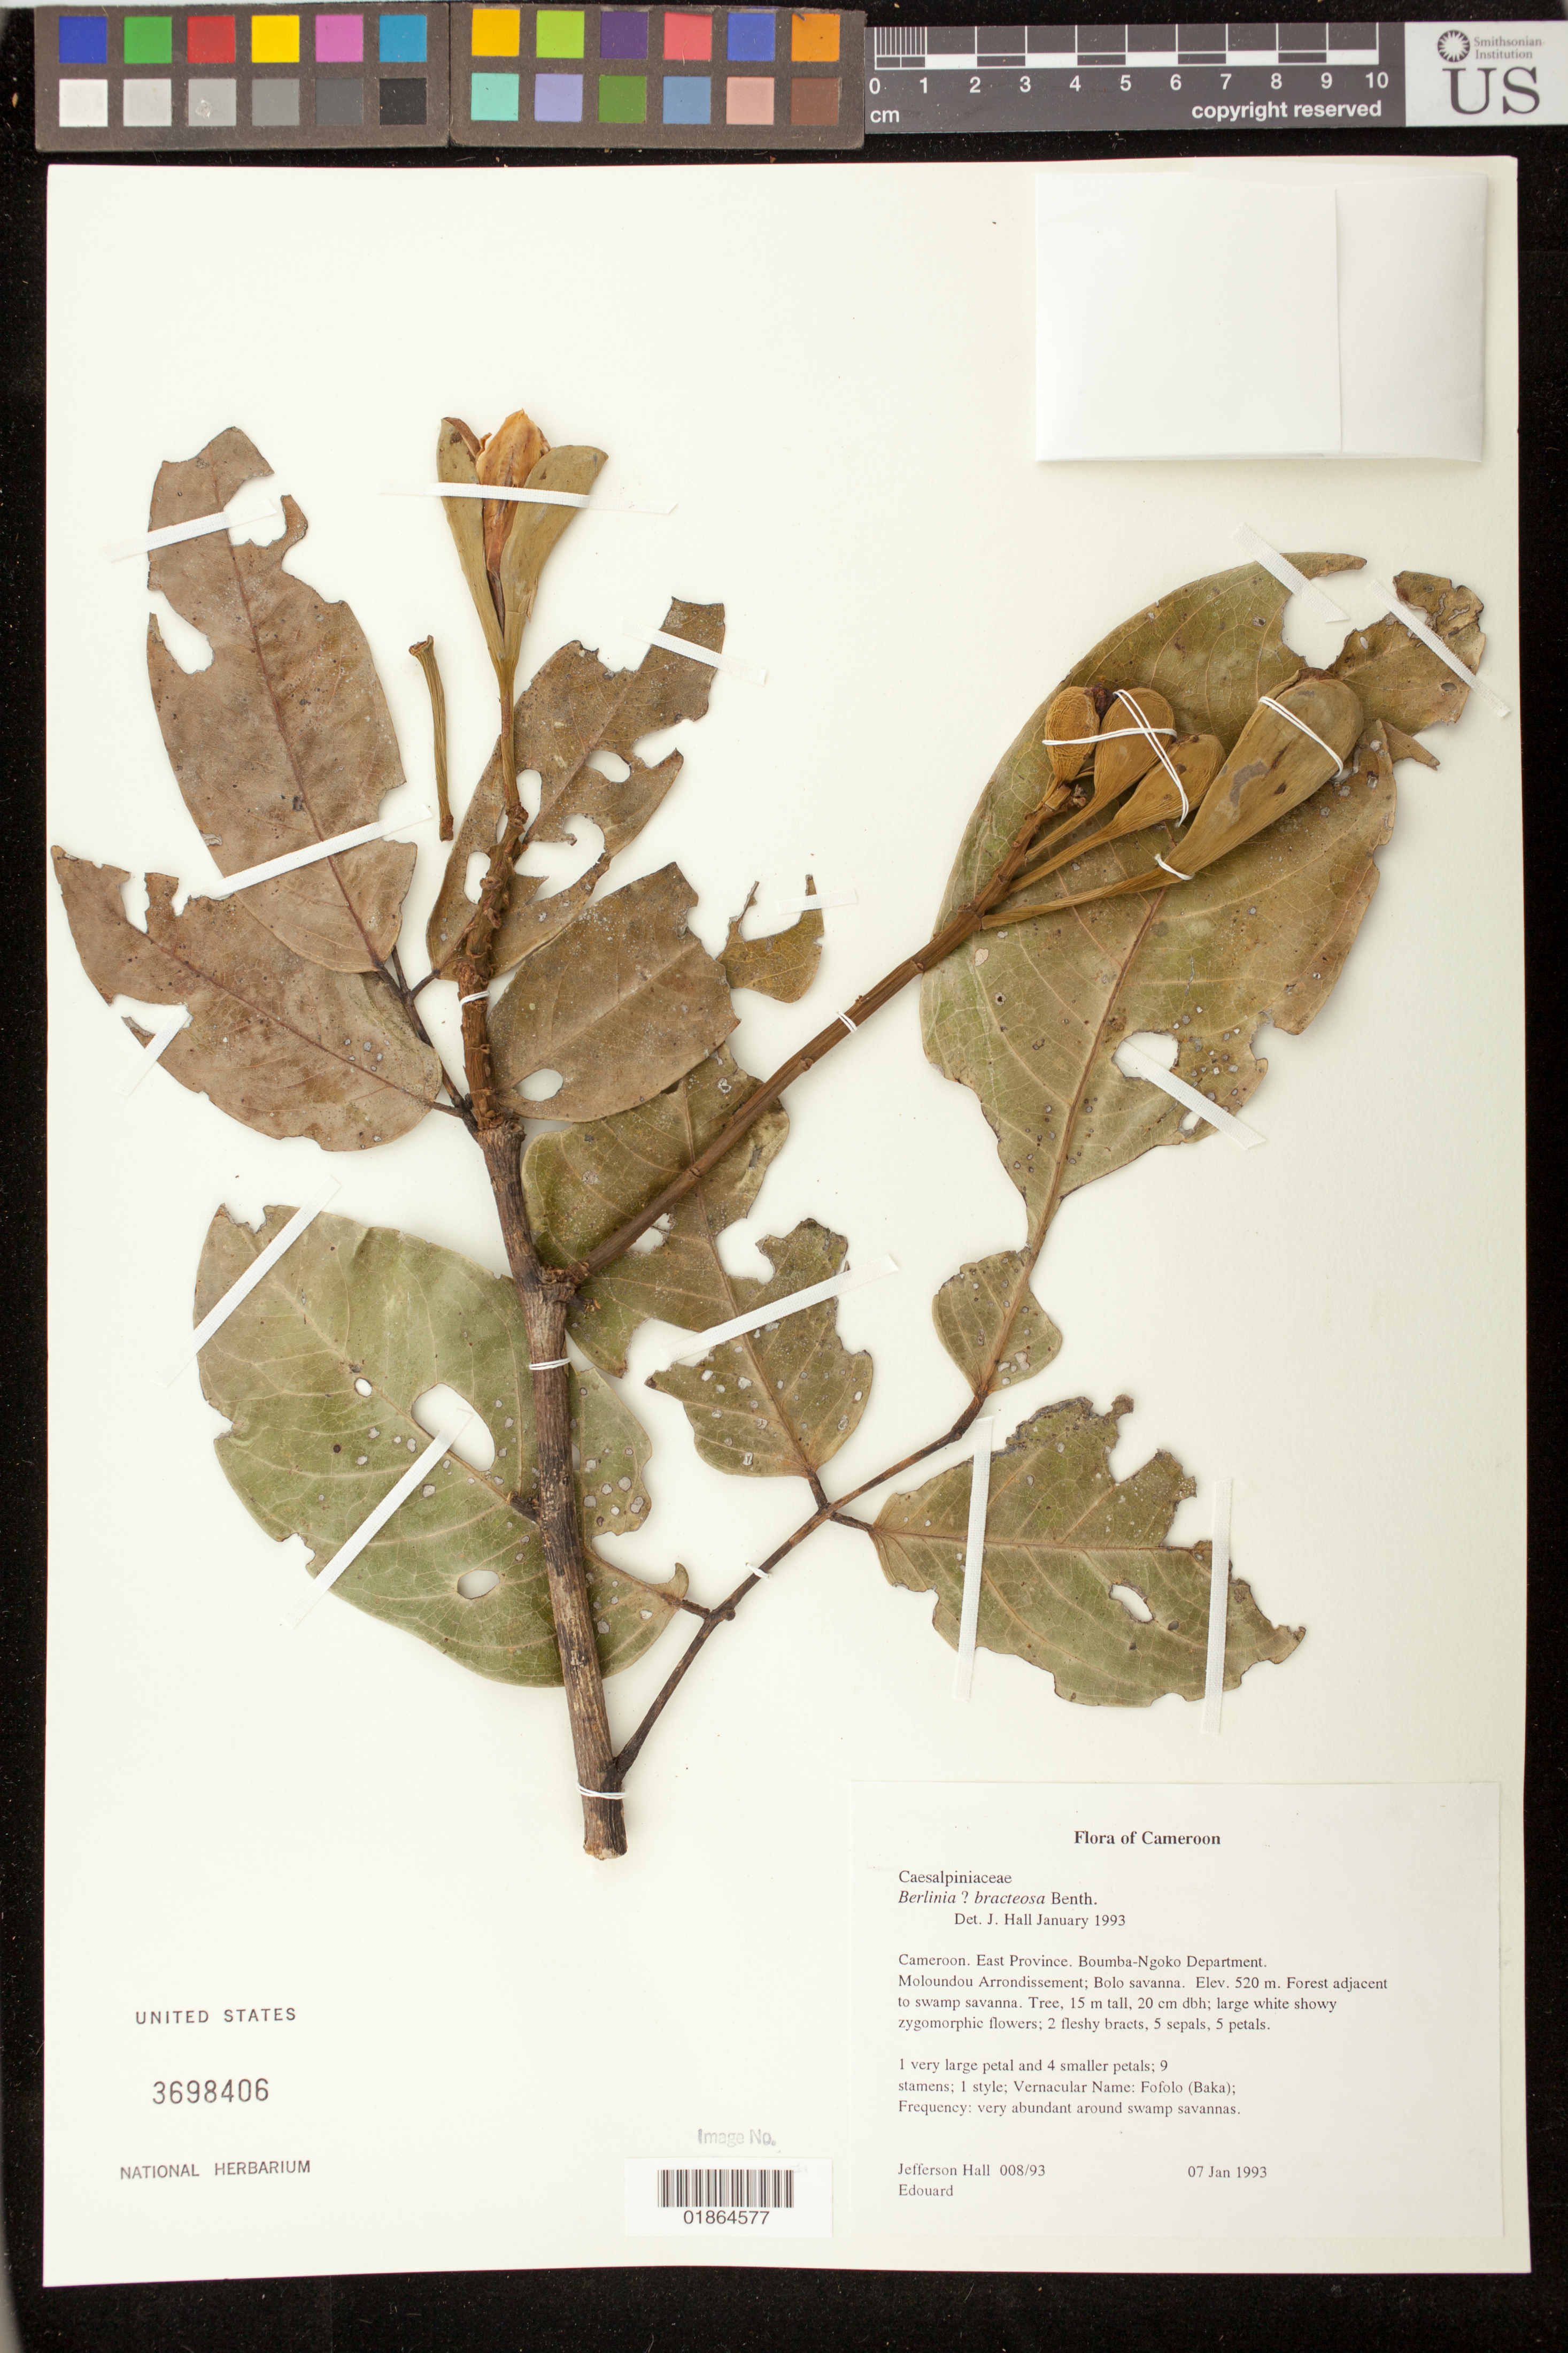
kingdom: Plantae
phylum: Tracheophyta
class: Magnoliopsida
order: Fabales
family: Fabaceae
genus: Berlinia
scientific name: Berlinia bracteosa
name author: Benth.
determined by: Hall, Jefferson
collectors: J. Hall & -. Edouard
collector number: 008/93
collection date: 1993-01-07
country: Cameroon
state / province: Est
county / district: Boumba-ngoko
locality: Moloundou Arrondissement; Bolo savanna.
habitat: Forest adjacent to swamp savanna.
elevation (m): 520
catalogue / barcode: US 3698406